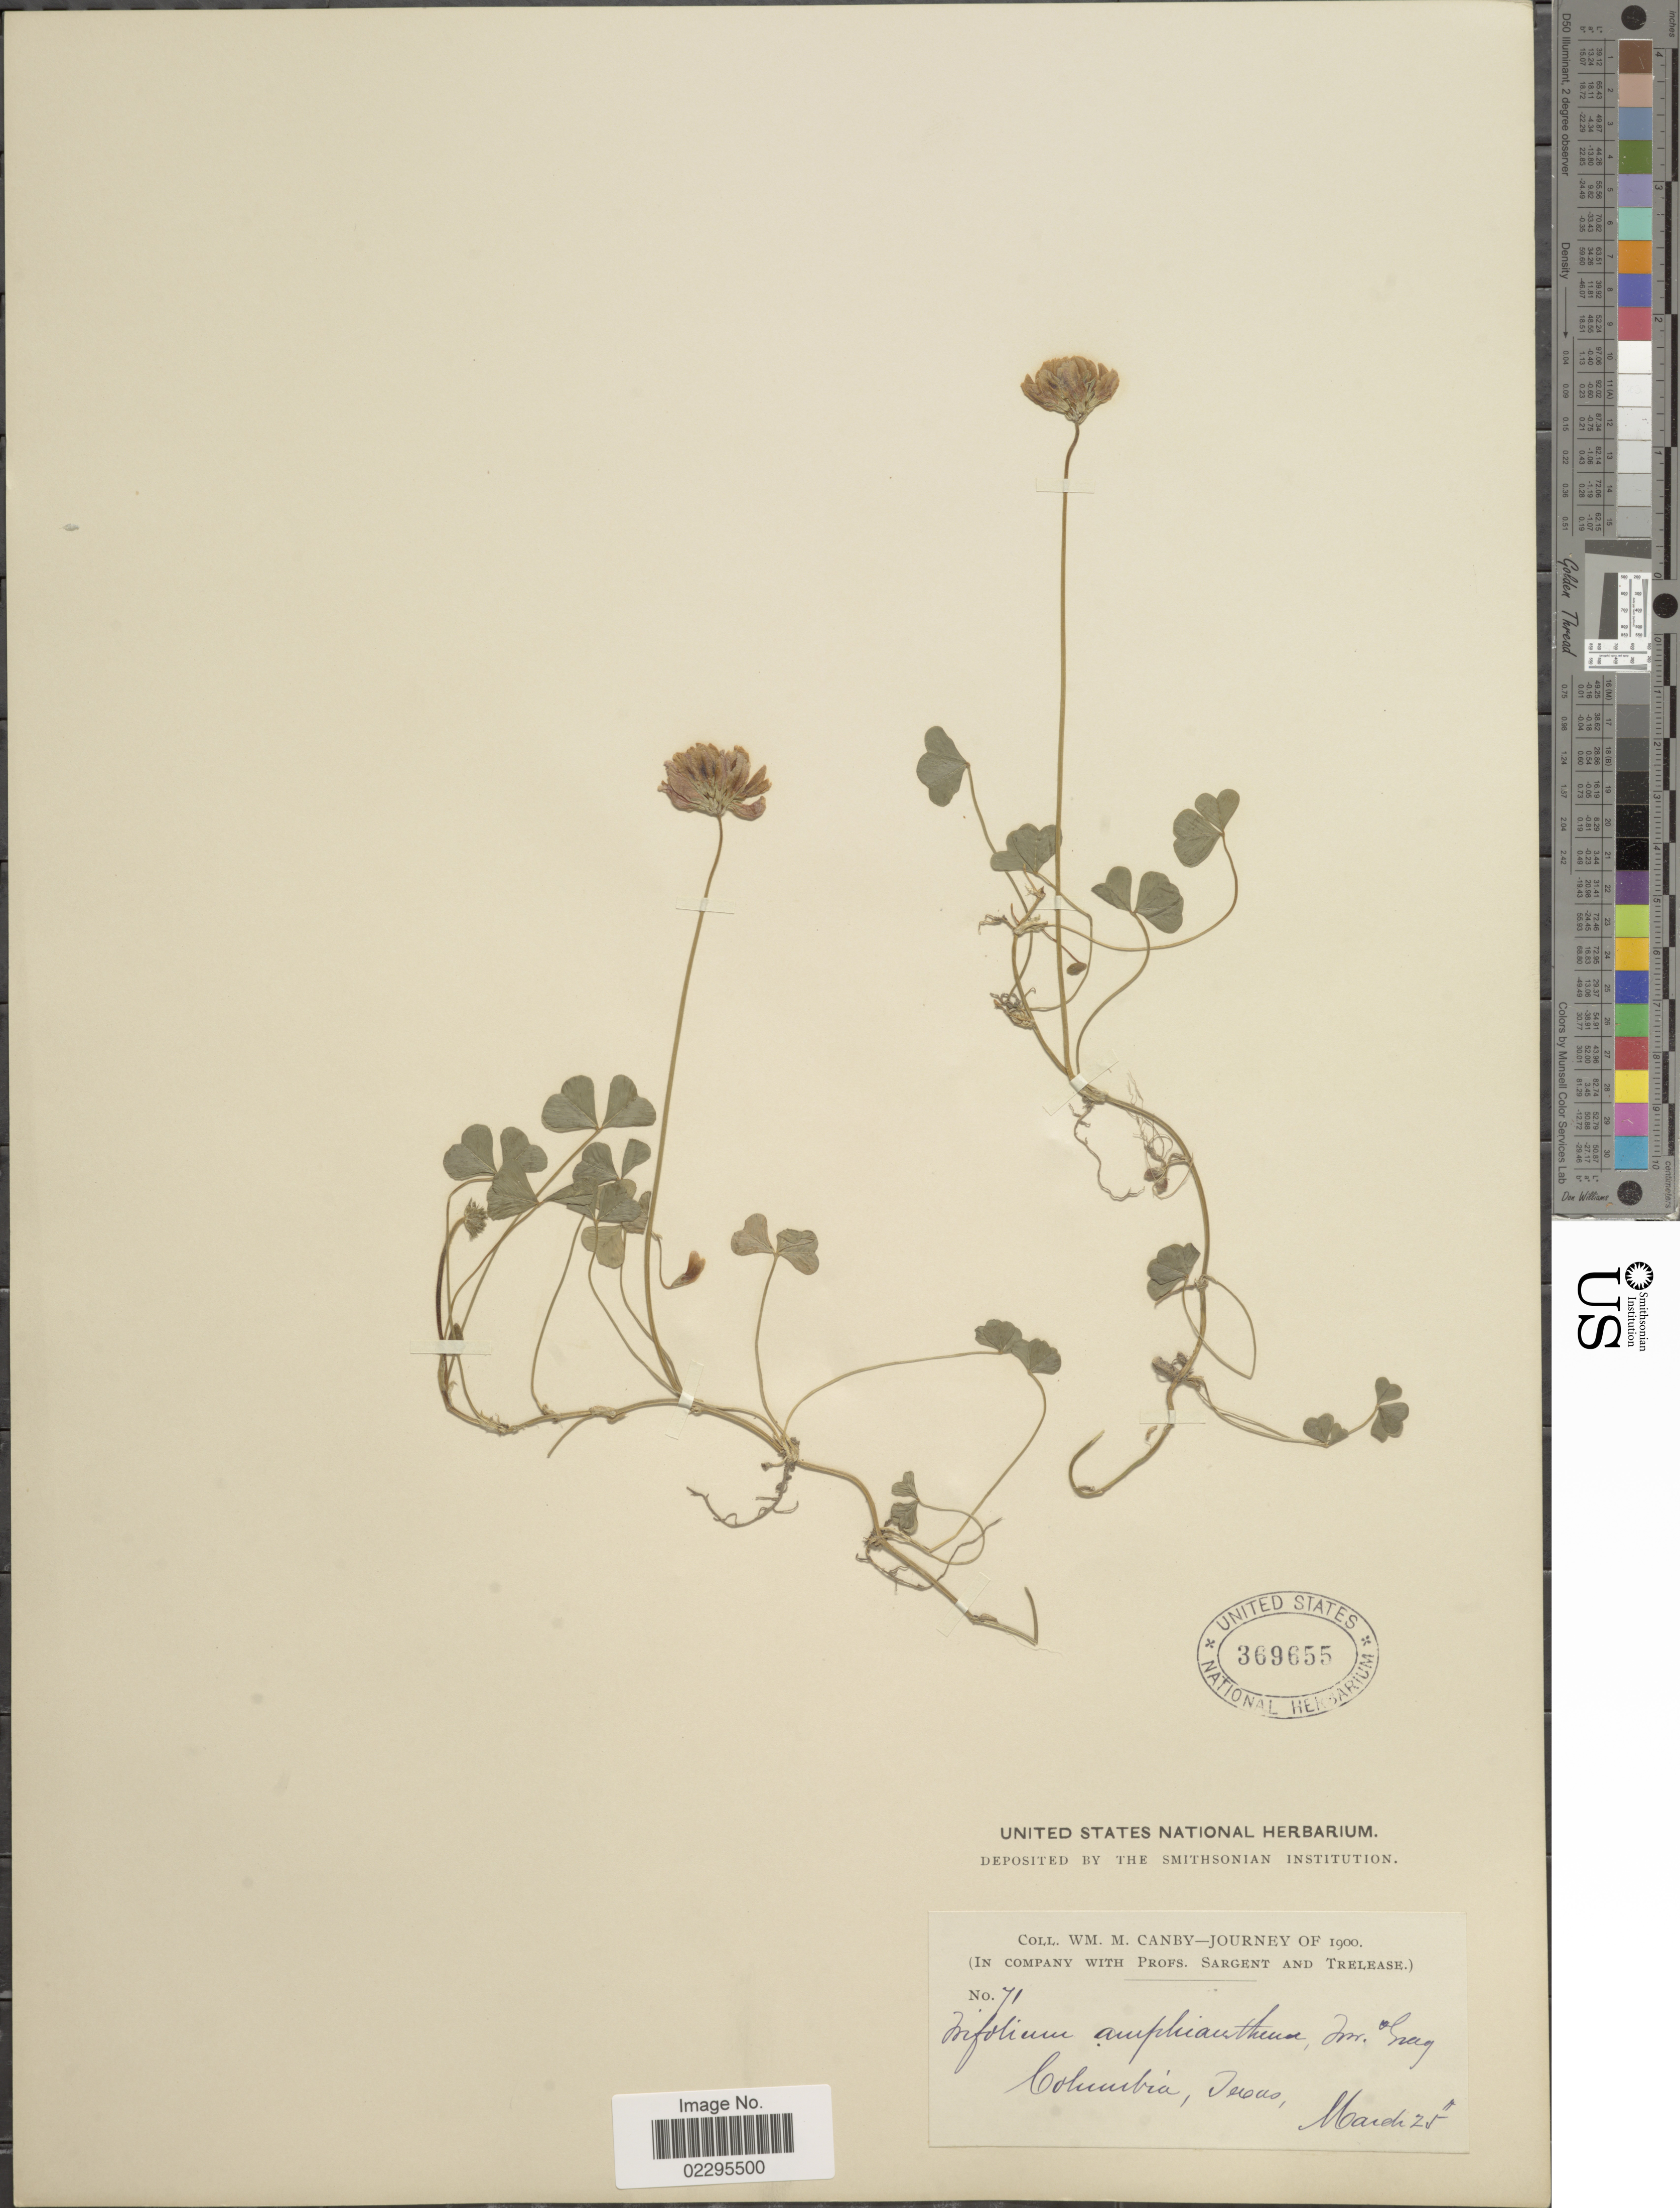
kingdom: Plantae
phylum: Tracheophyta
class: Magnoliopsida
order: Fabales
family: Fabaceae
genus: Trifolium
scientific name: Trifolium amphianthum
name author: Torr. & A. Gray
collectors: W. M. Canby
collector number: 71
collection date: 1900-03-25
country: United States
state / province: Texas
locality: Columbia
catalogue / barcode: US 369655